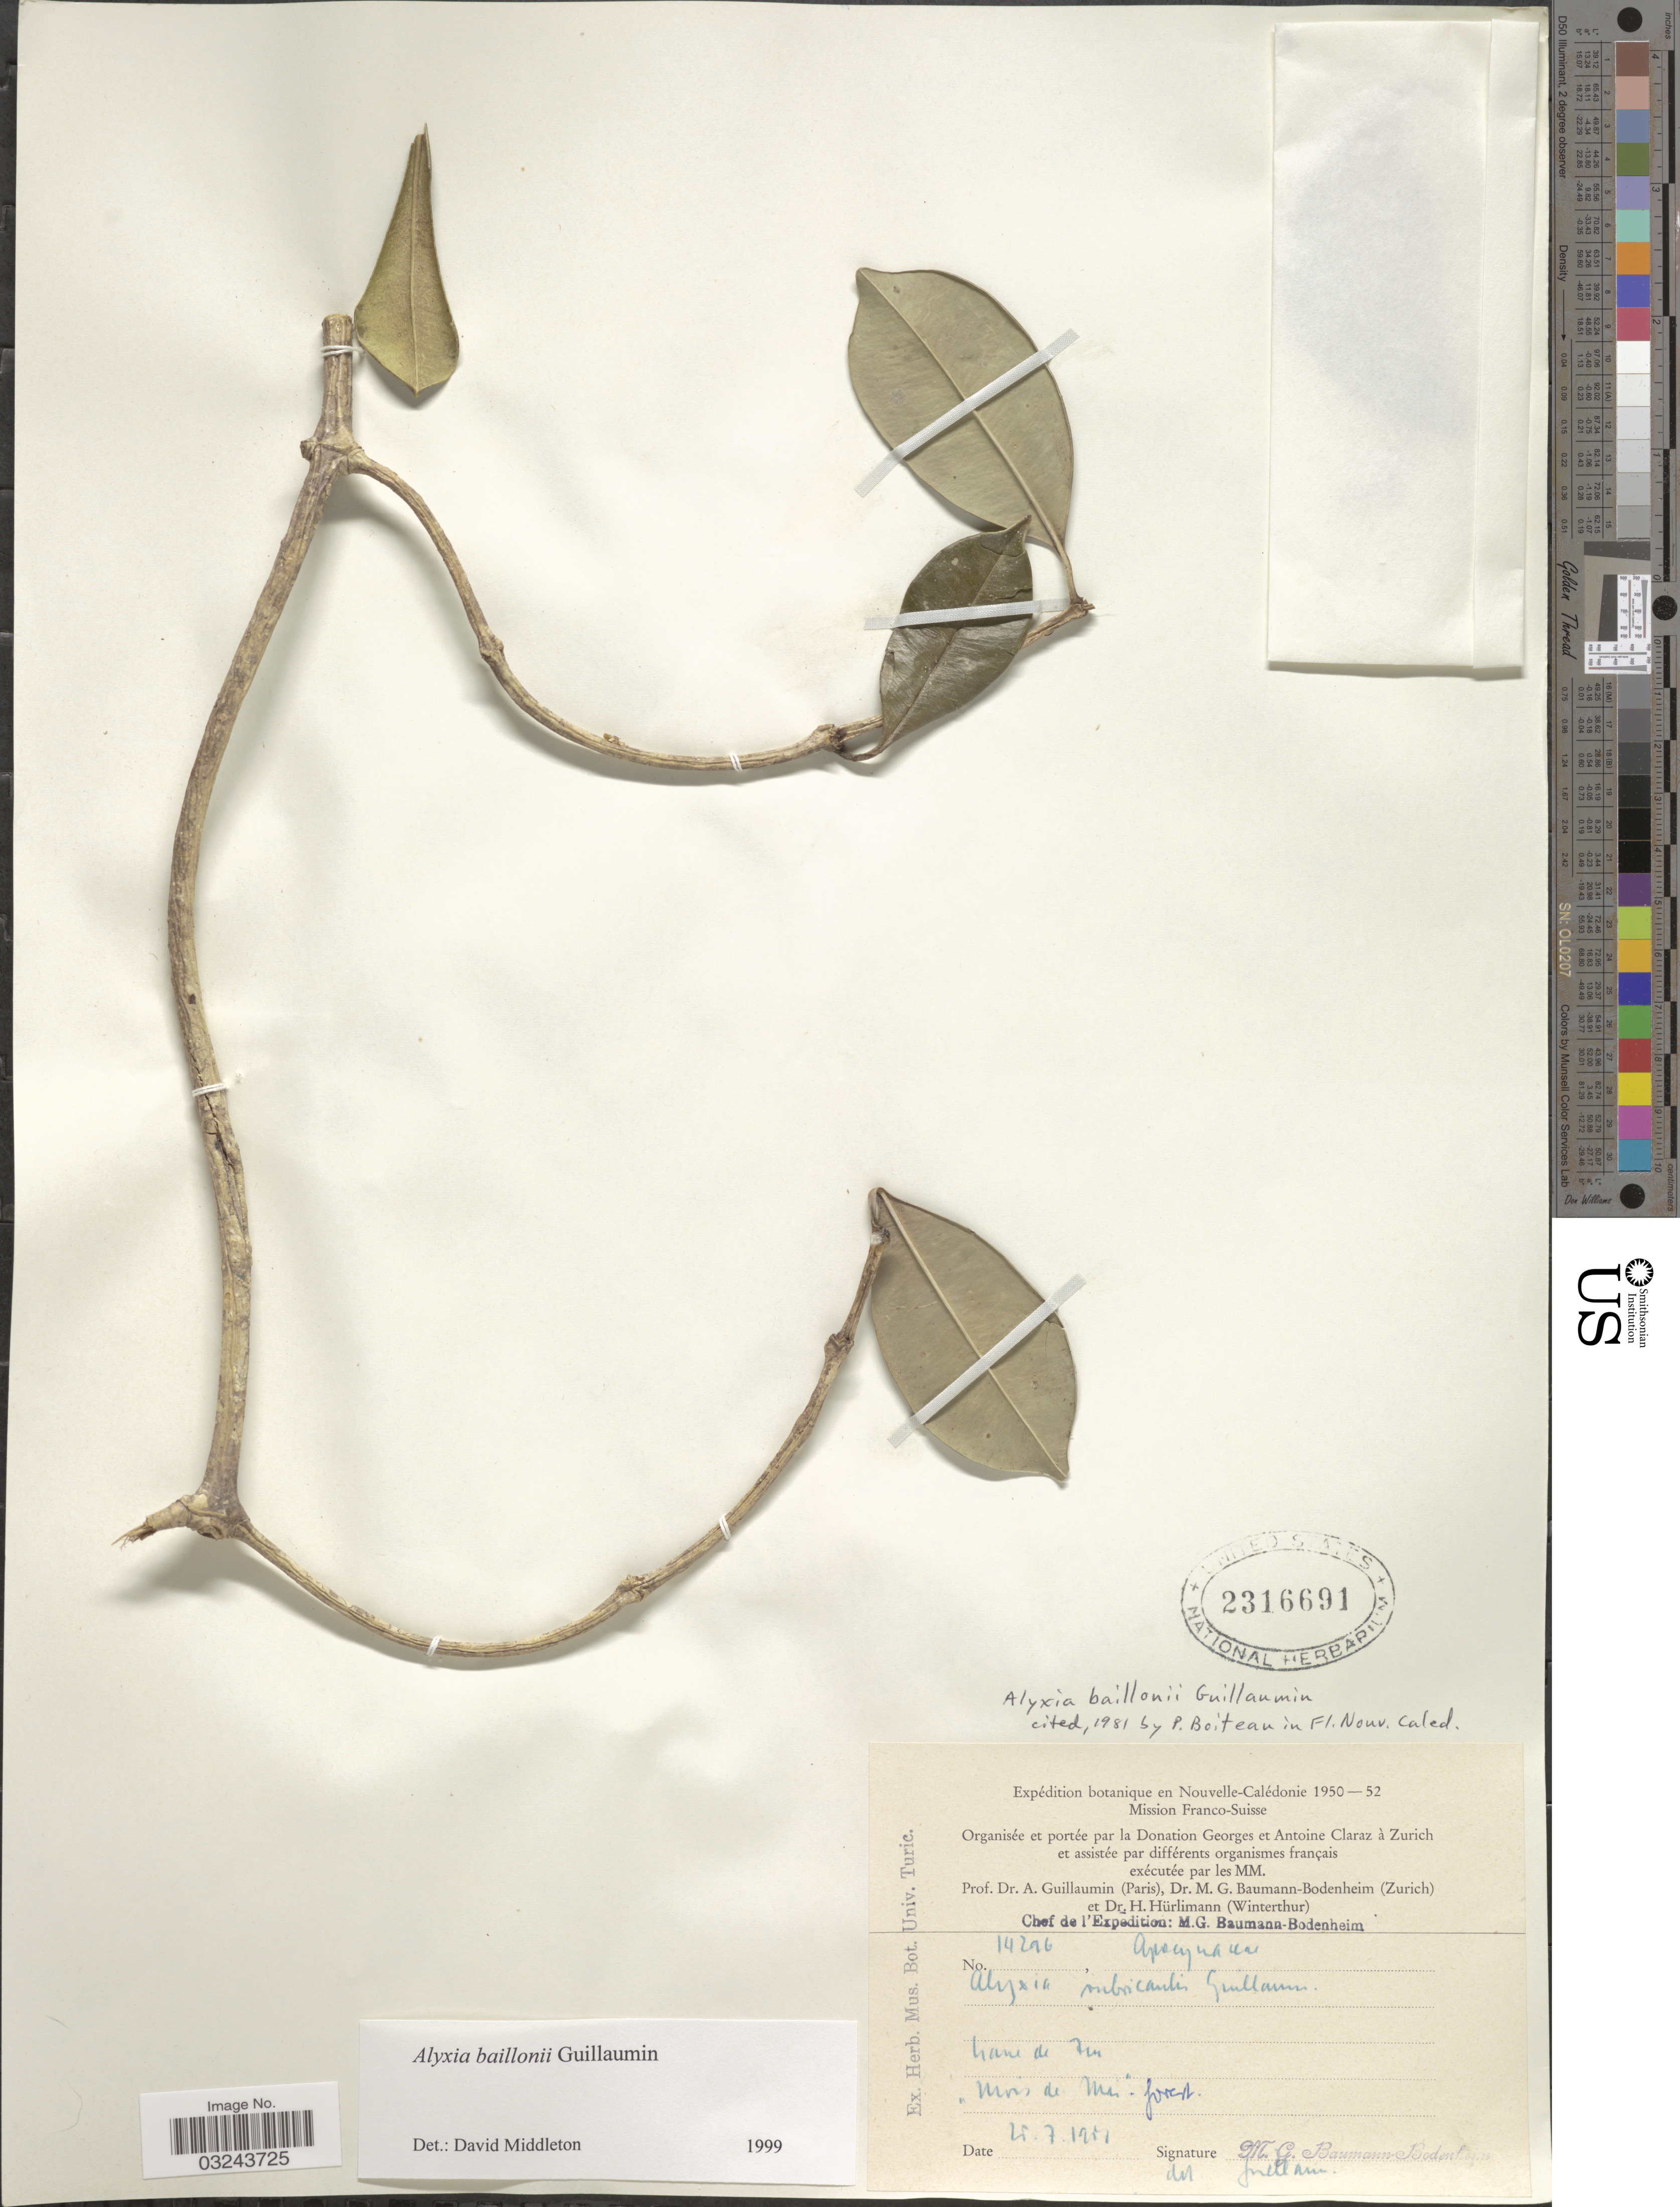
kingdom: Plantae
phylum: Tracheophyta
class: Magnoliopsida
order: Gentianales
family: Apocynaceae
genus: Alyxia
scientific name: Alyxia baillonii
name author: Guillaumin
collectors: M. G. Baumann-Bodenheim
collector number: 14296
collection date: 1951-07-25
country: New Caledonia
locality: Nouvelle-Calédonie. "Mois de Mai". forest.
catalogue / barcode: US 2316691